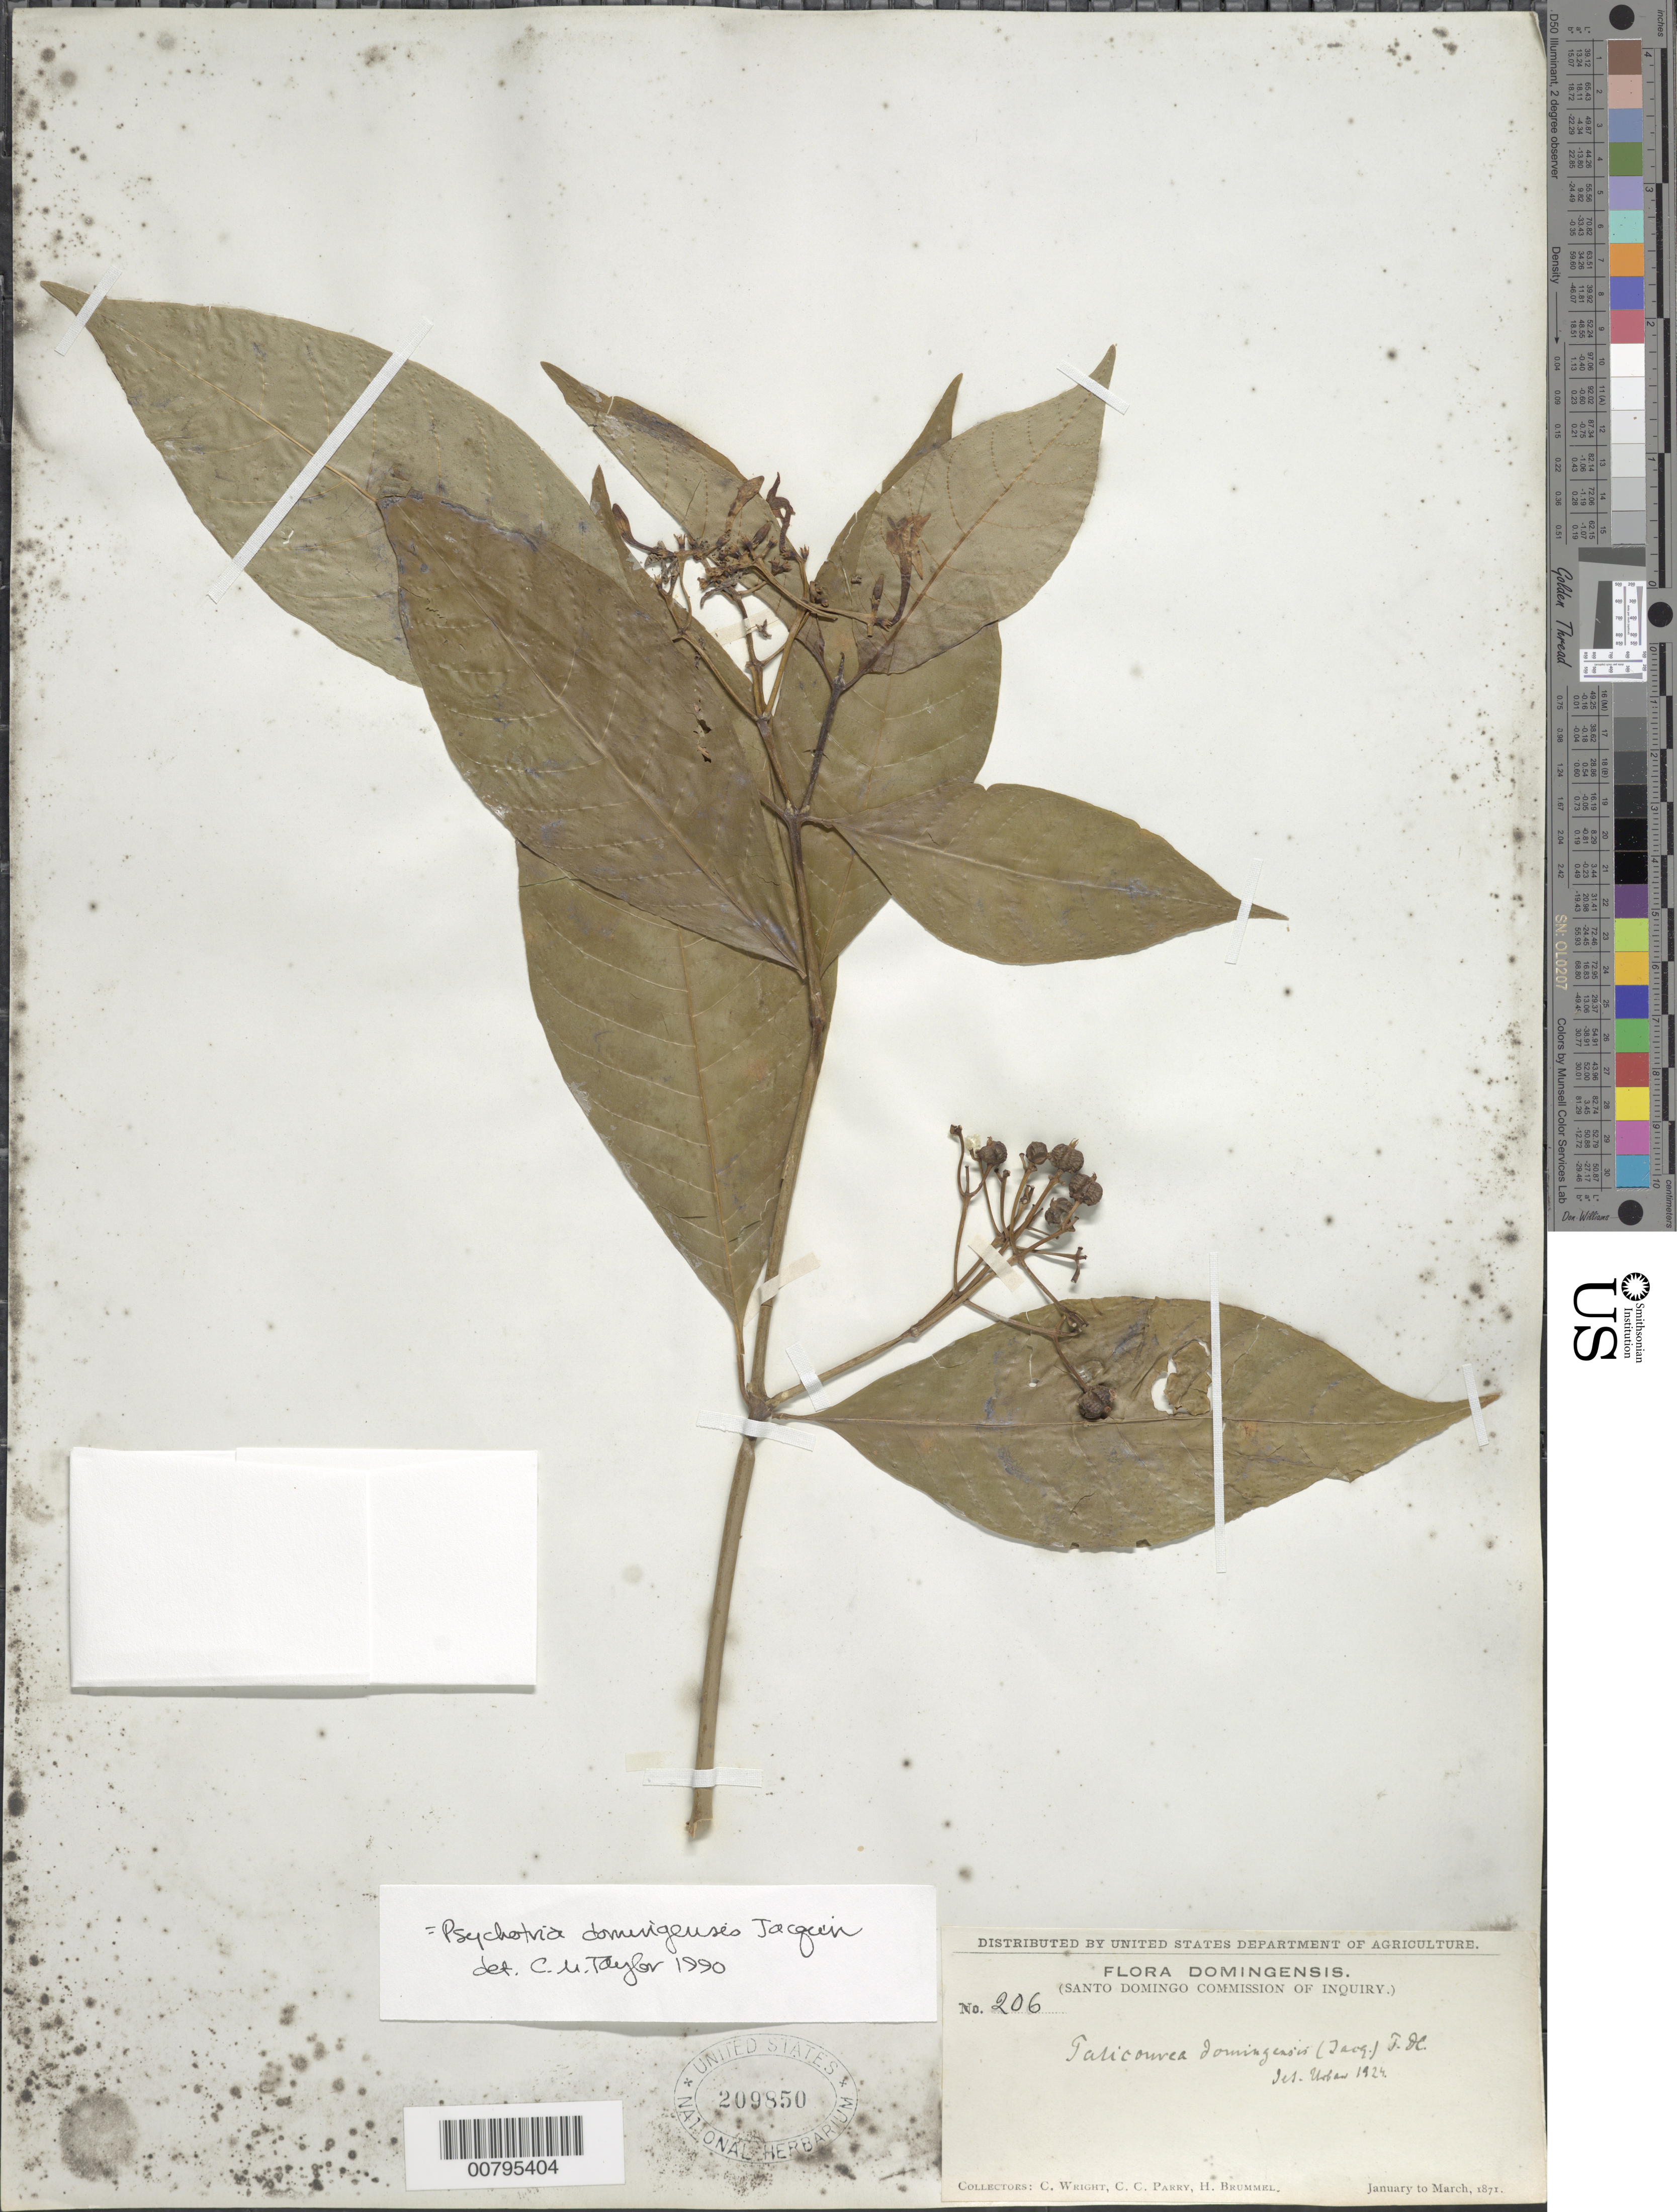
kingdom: Plantae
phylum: Tracheophyta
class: Magnoliopsida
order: Gentianales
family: Rubiaceae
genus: Psychotria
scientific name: Psychotria domingensis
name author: Jacq.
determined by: Taylor, Charlotte M.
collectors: C. Wright, C. C. Parry & H. Brummel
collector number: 206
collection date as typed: Jan 1871 to -- Mar 1871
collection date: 1871-01/1871-03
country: Dominican Republic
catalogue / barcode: US 209850